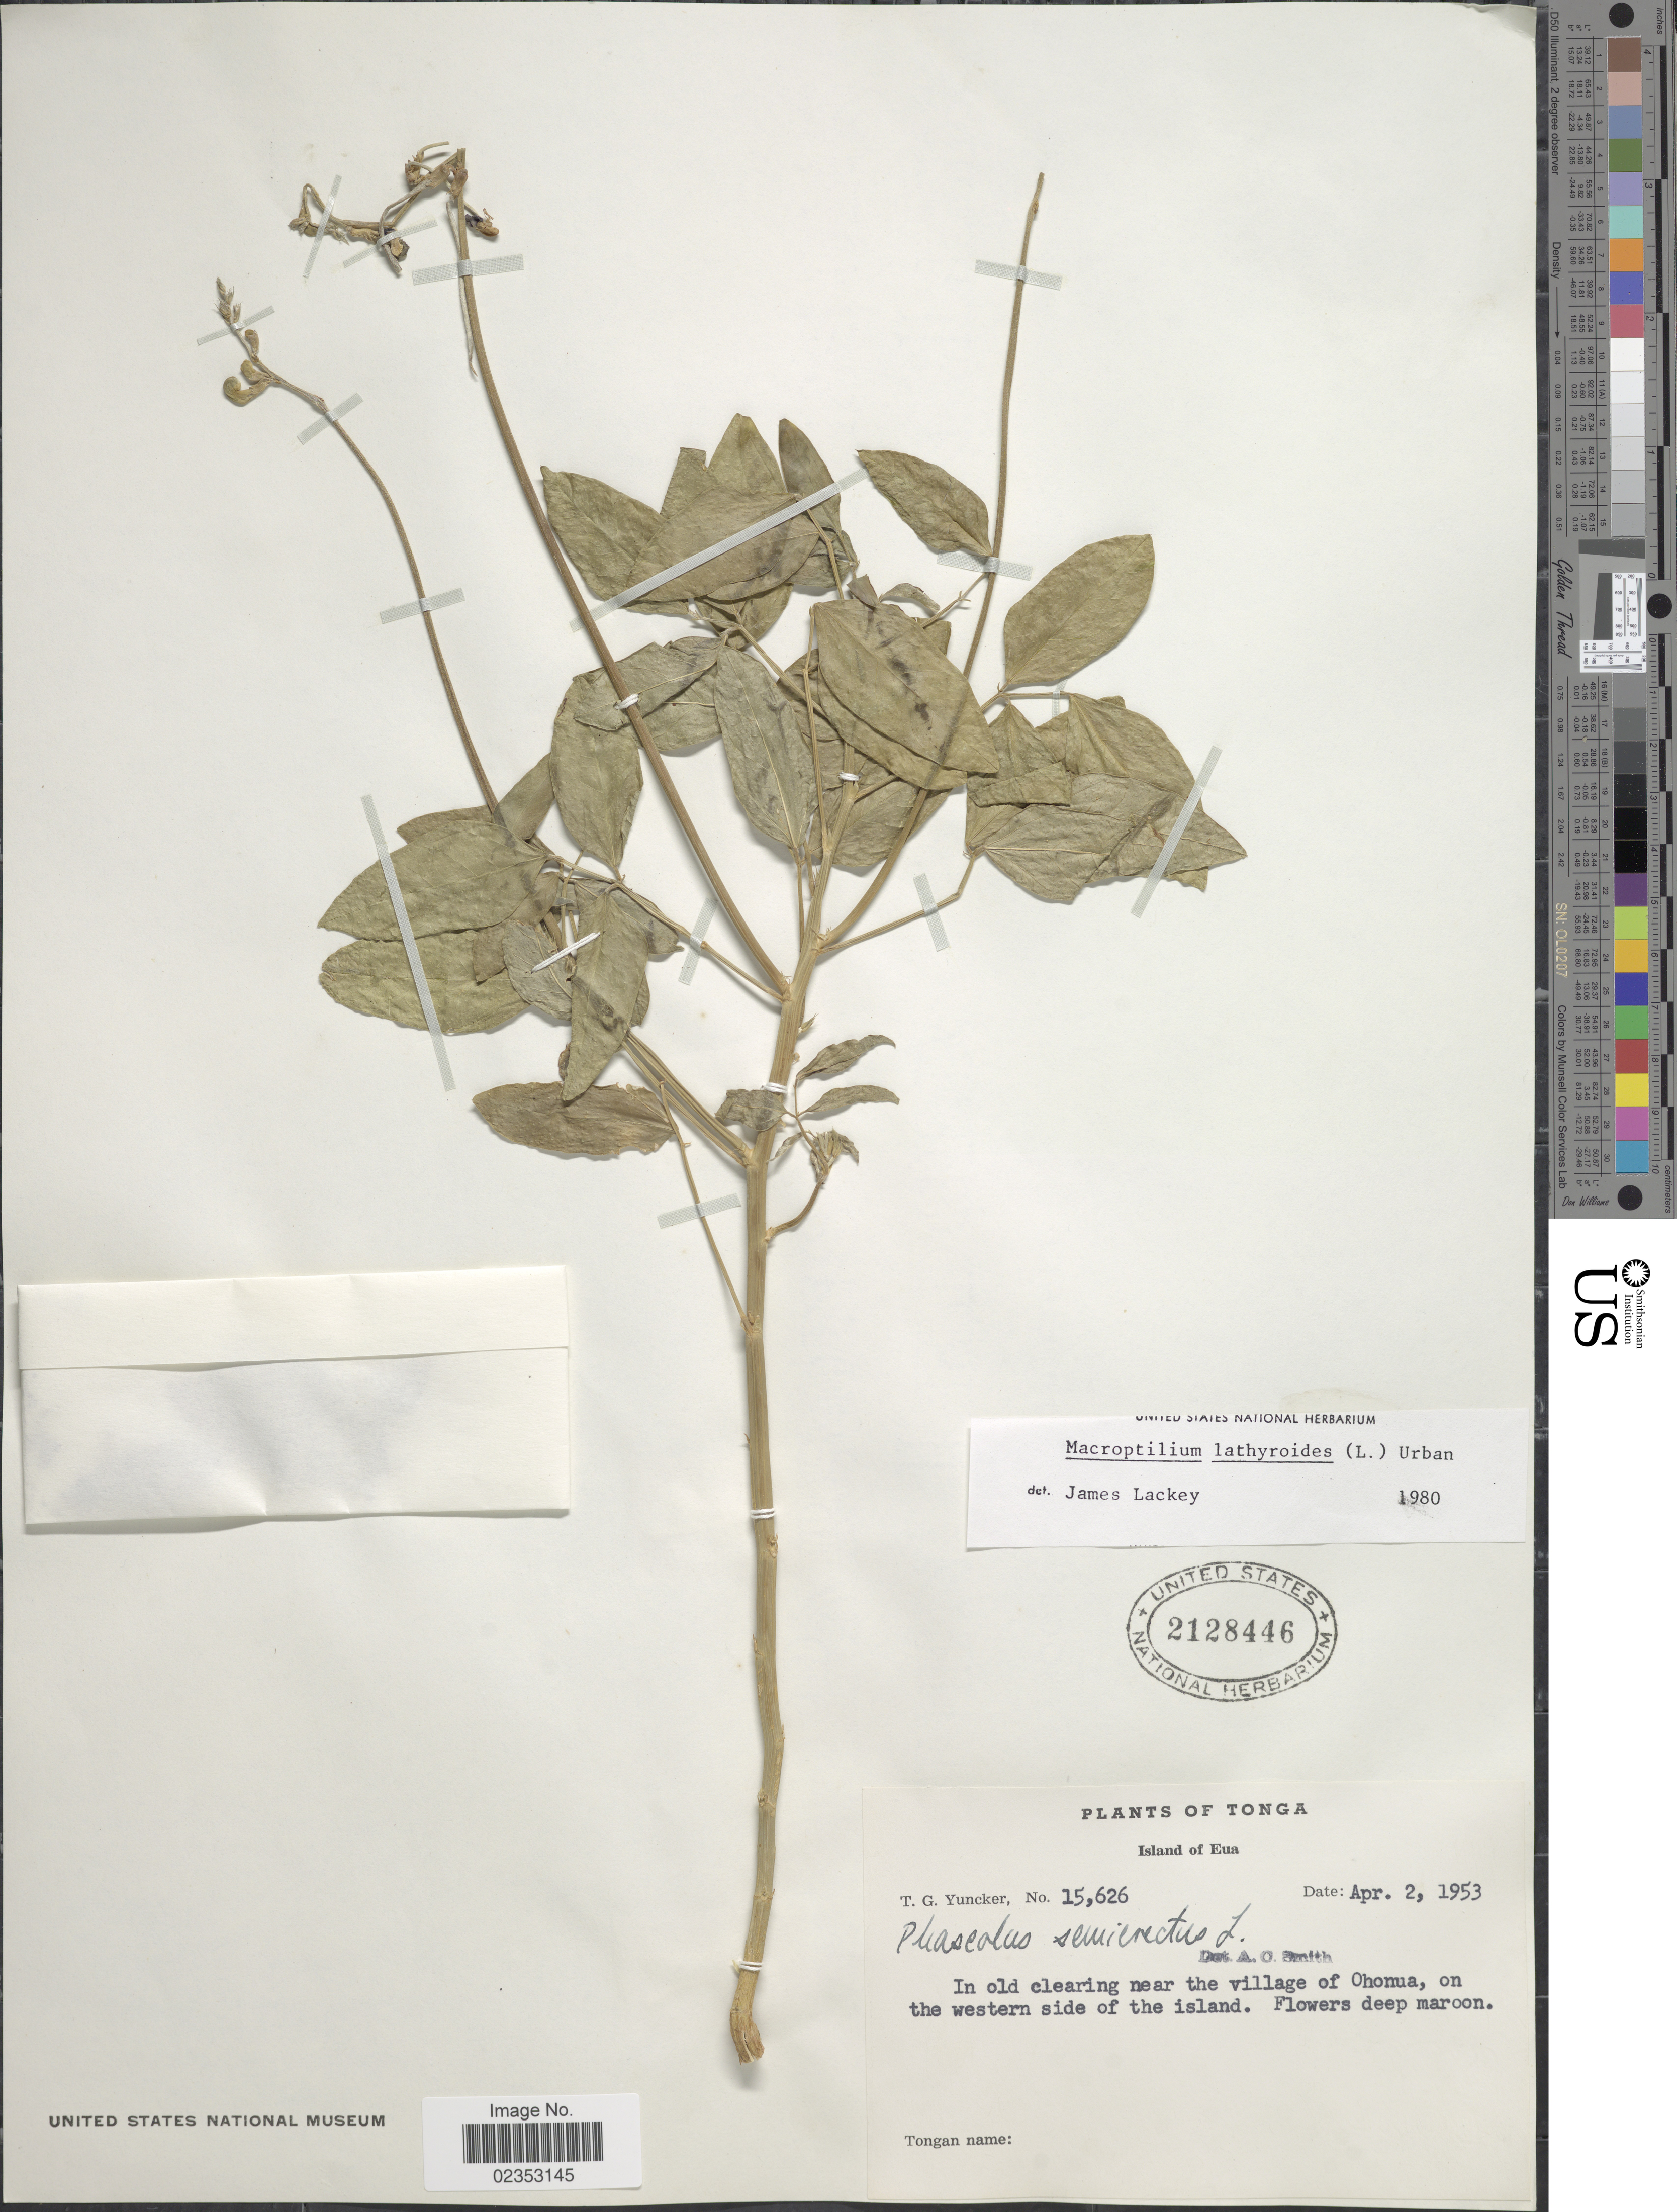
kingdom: Plantae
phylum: Tracheophyta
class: Magnoliopsida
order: Fabales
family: Fabaceae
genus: Macroptilium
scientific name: Macroptilium lathyroides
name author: (L.) Urb.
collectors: T. G. Yuncker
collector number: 15626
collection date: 1953-04-02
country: Tonga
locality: In old clearing near the village of Ohonua, on the western side of the island.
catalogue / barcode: US 2128446